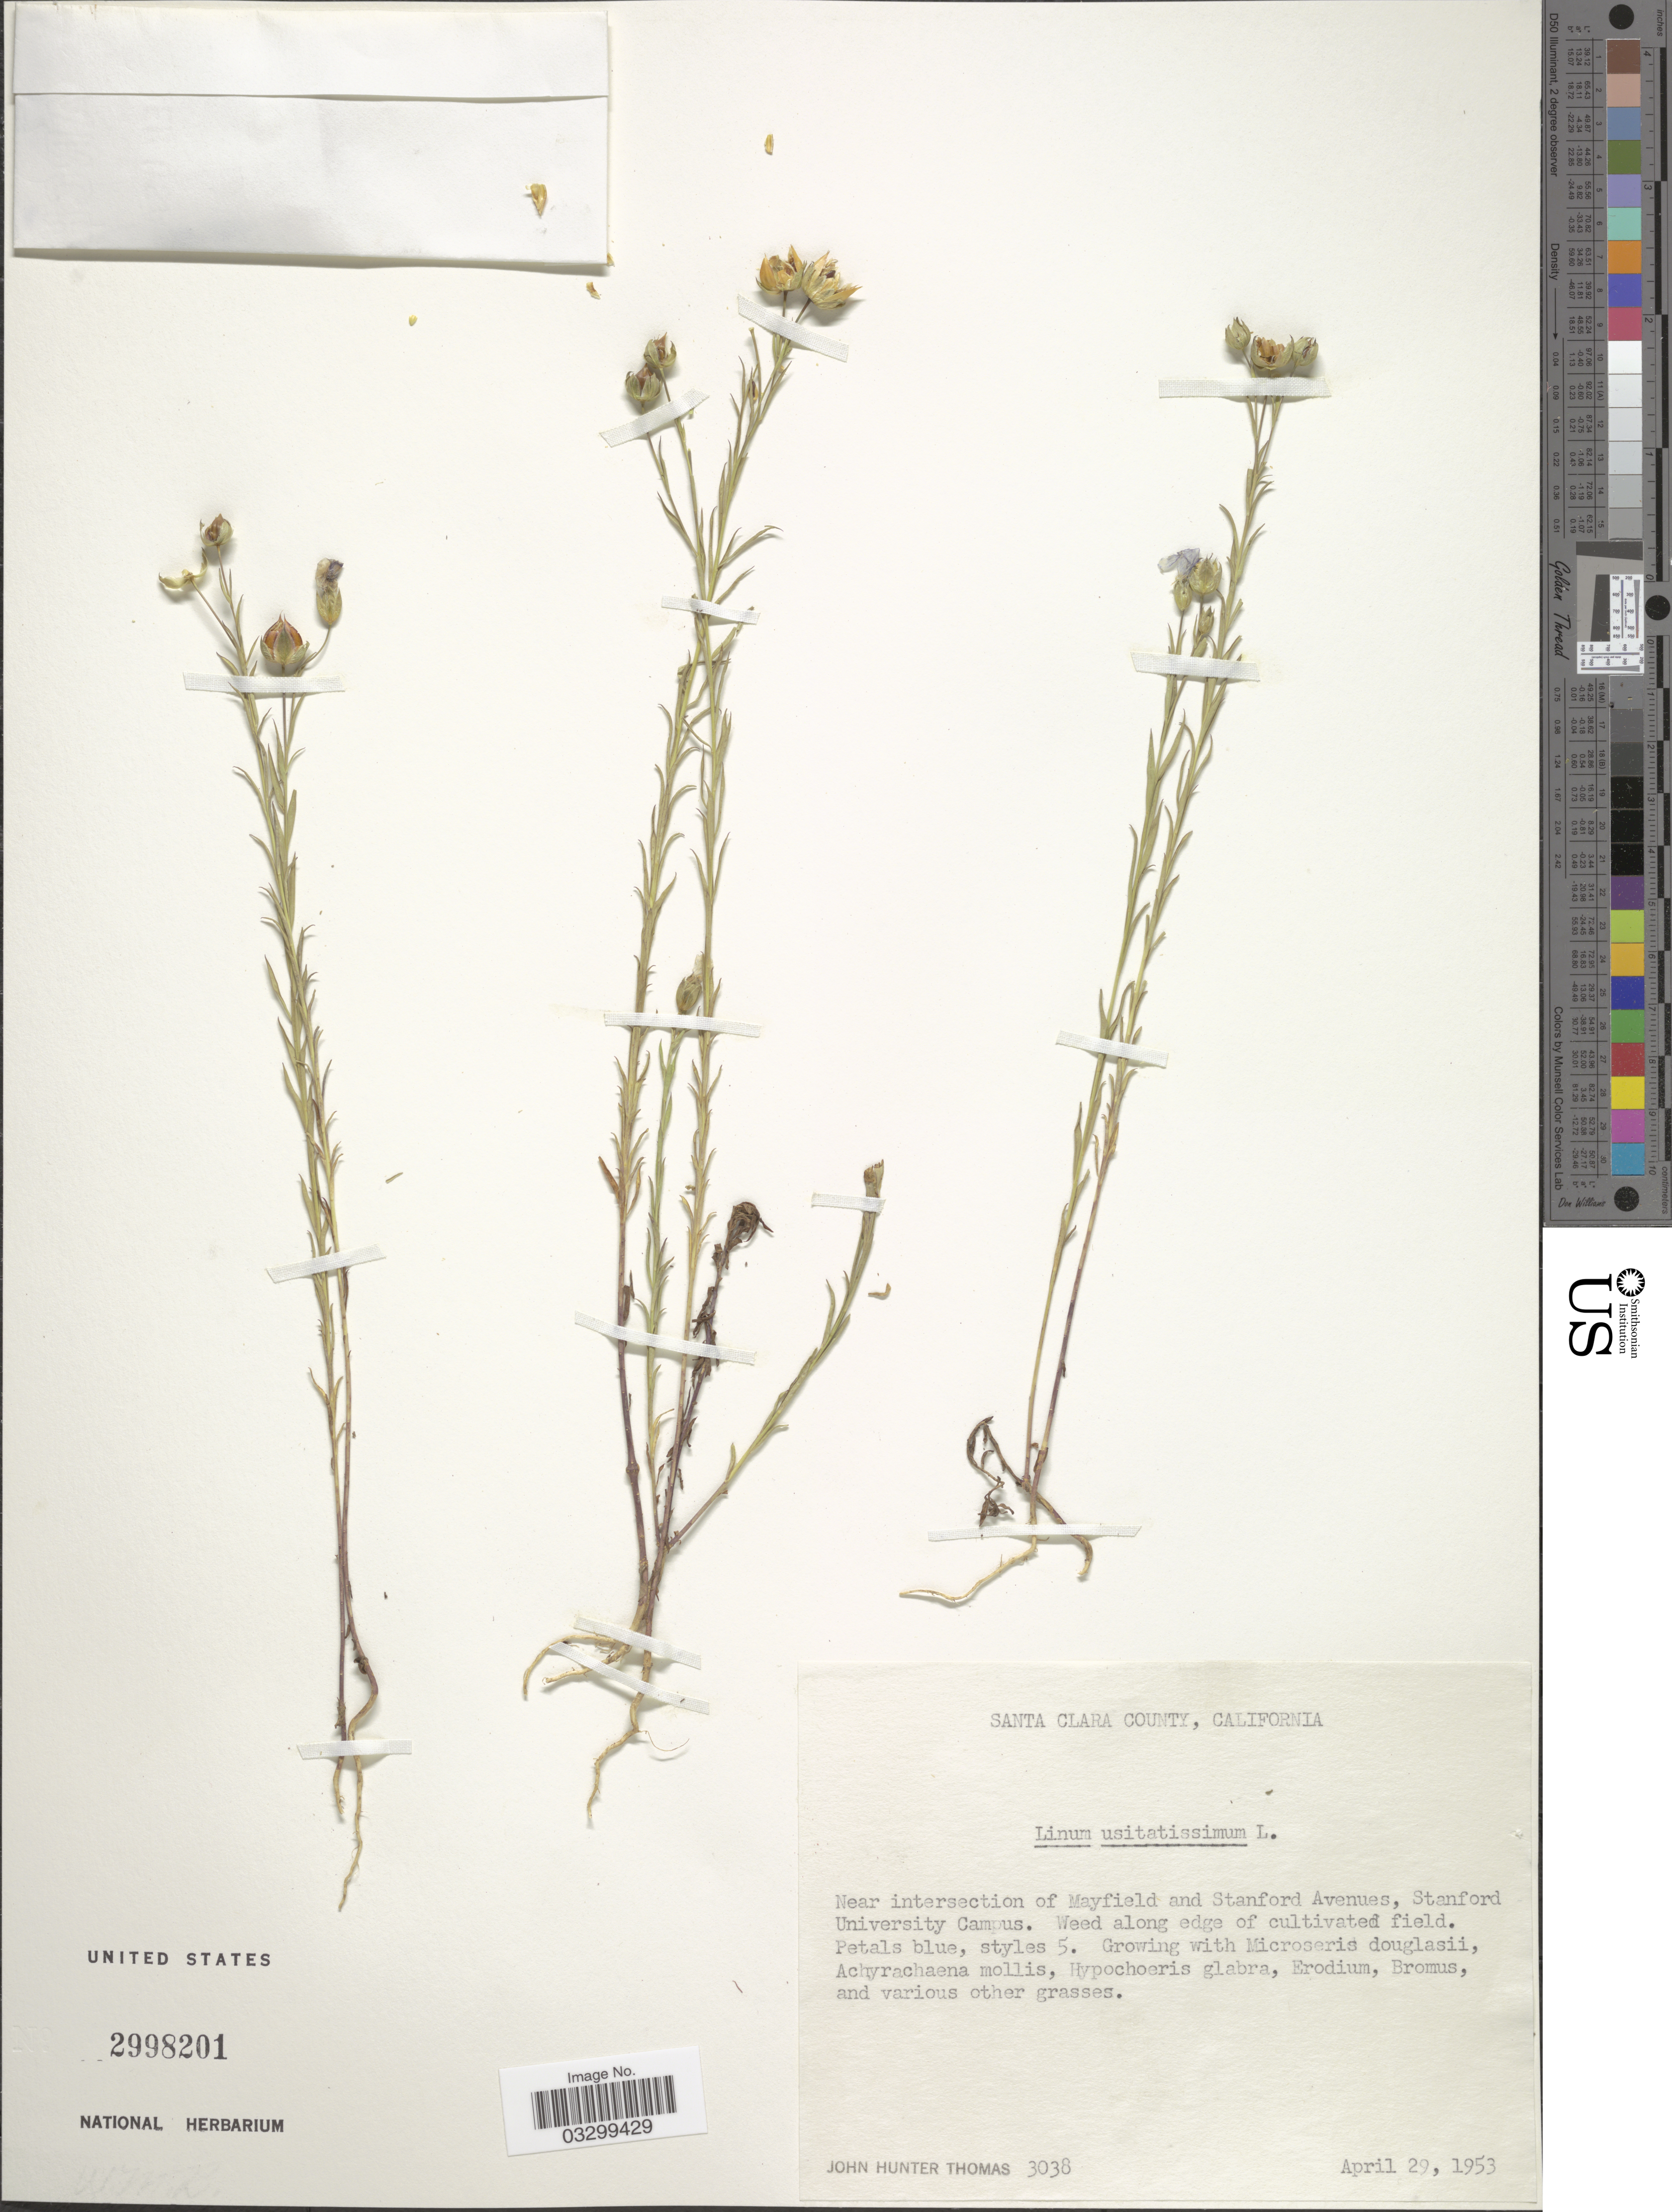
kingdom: Plantae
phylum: Tracheophyta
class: Magnoliopsida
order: Malpighiales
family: Linaceae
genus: Linum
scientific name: Linum usitatissimum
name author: L.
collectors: J. H. Thomas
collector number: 3038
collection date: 1953-04-29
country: United States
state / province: California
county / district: Santa Clara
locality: Santa Clara County. Near intersection of Mayfield and Stanford Avenues, Stanford University Campus.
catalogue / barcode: US 2998201